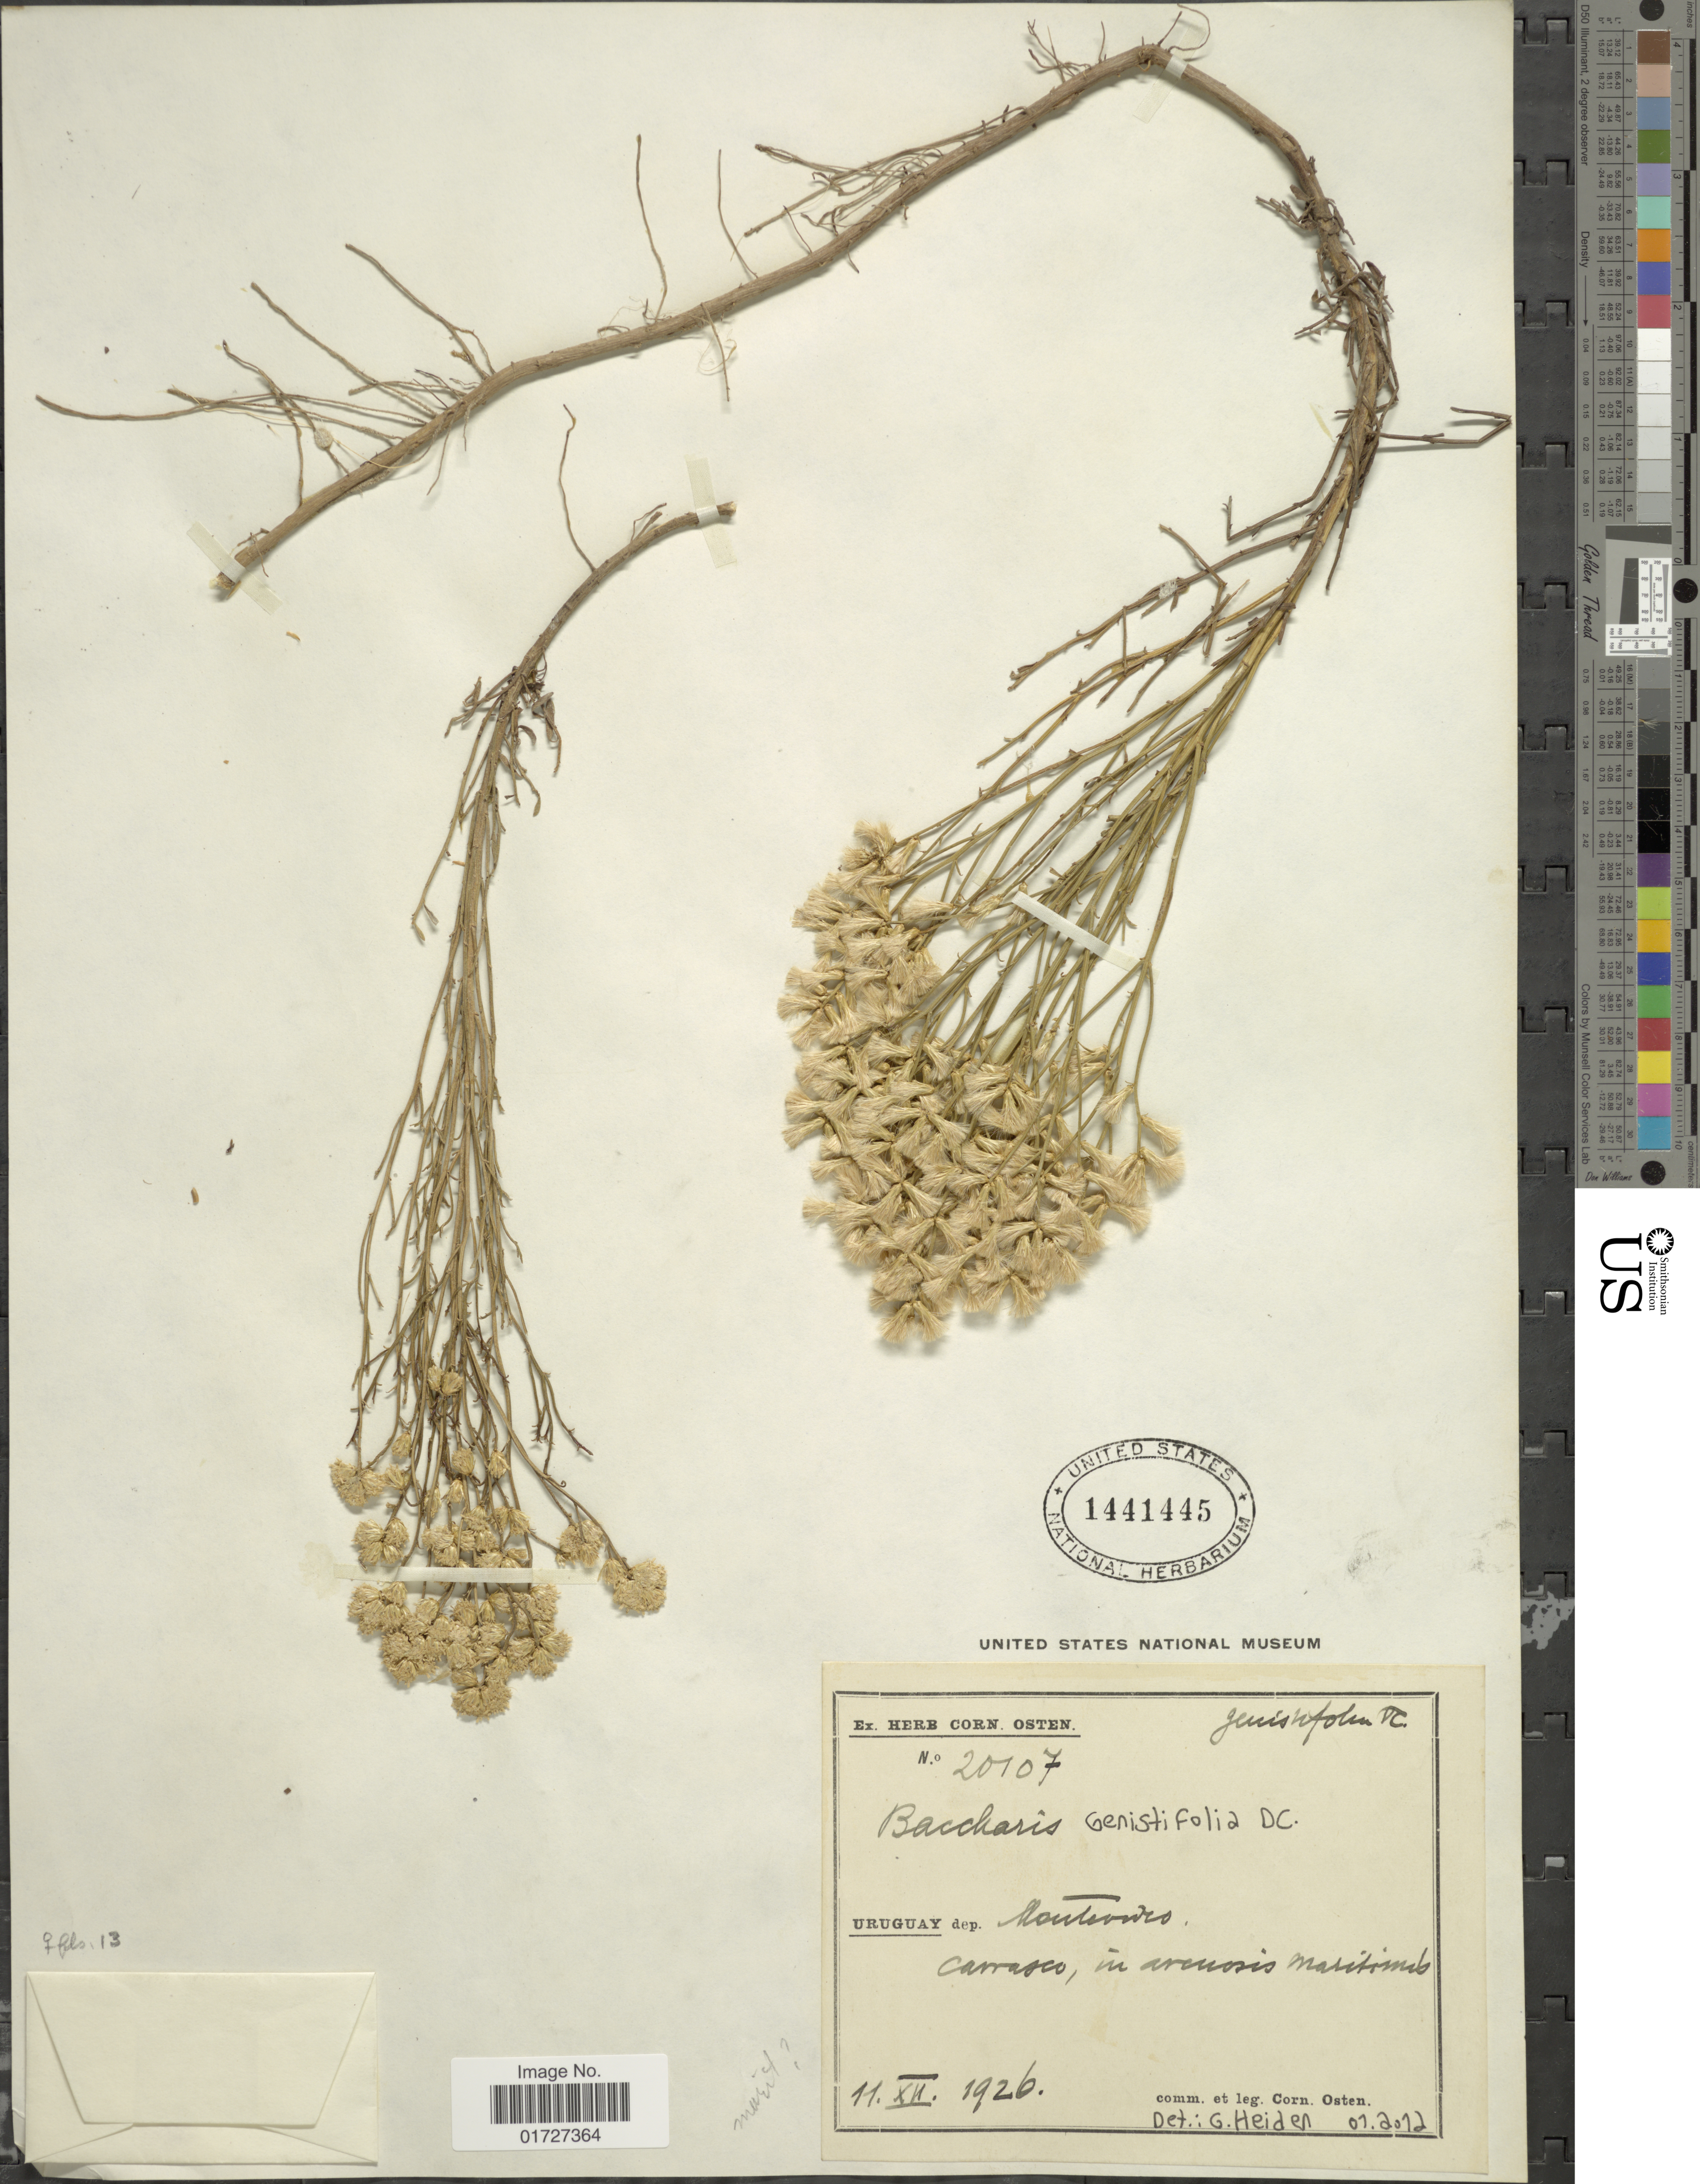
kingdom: Plantae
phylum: Tracheophyta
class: Magnoliopsida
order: Asterales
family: Asteraceae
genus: Baccharis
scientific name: Baccharis genistifolia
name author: DC.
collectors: C. Osten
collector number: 20107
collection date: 1926-12-11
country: Uruguay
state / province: Montevideo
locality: Carrasco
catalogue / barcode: US 1441445